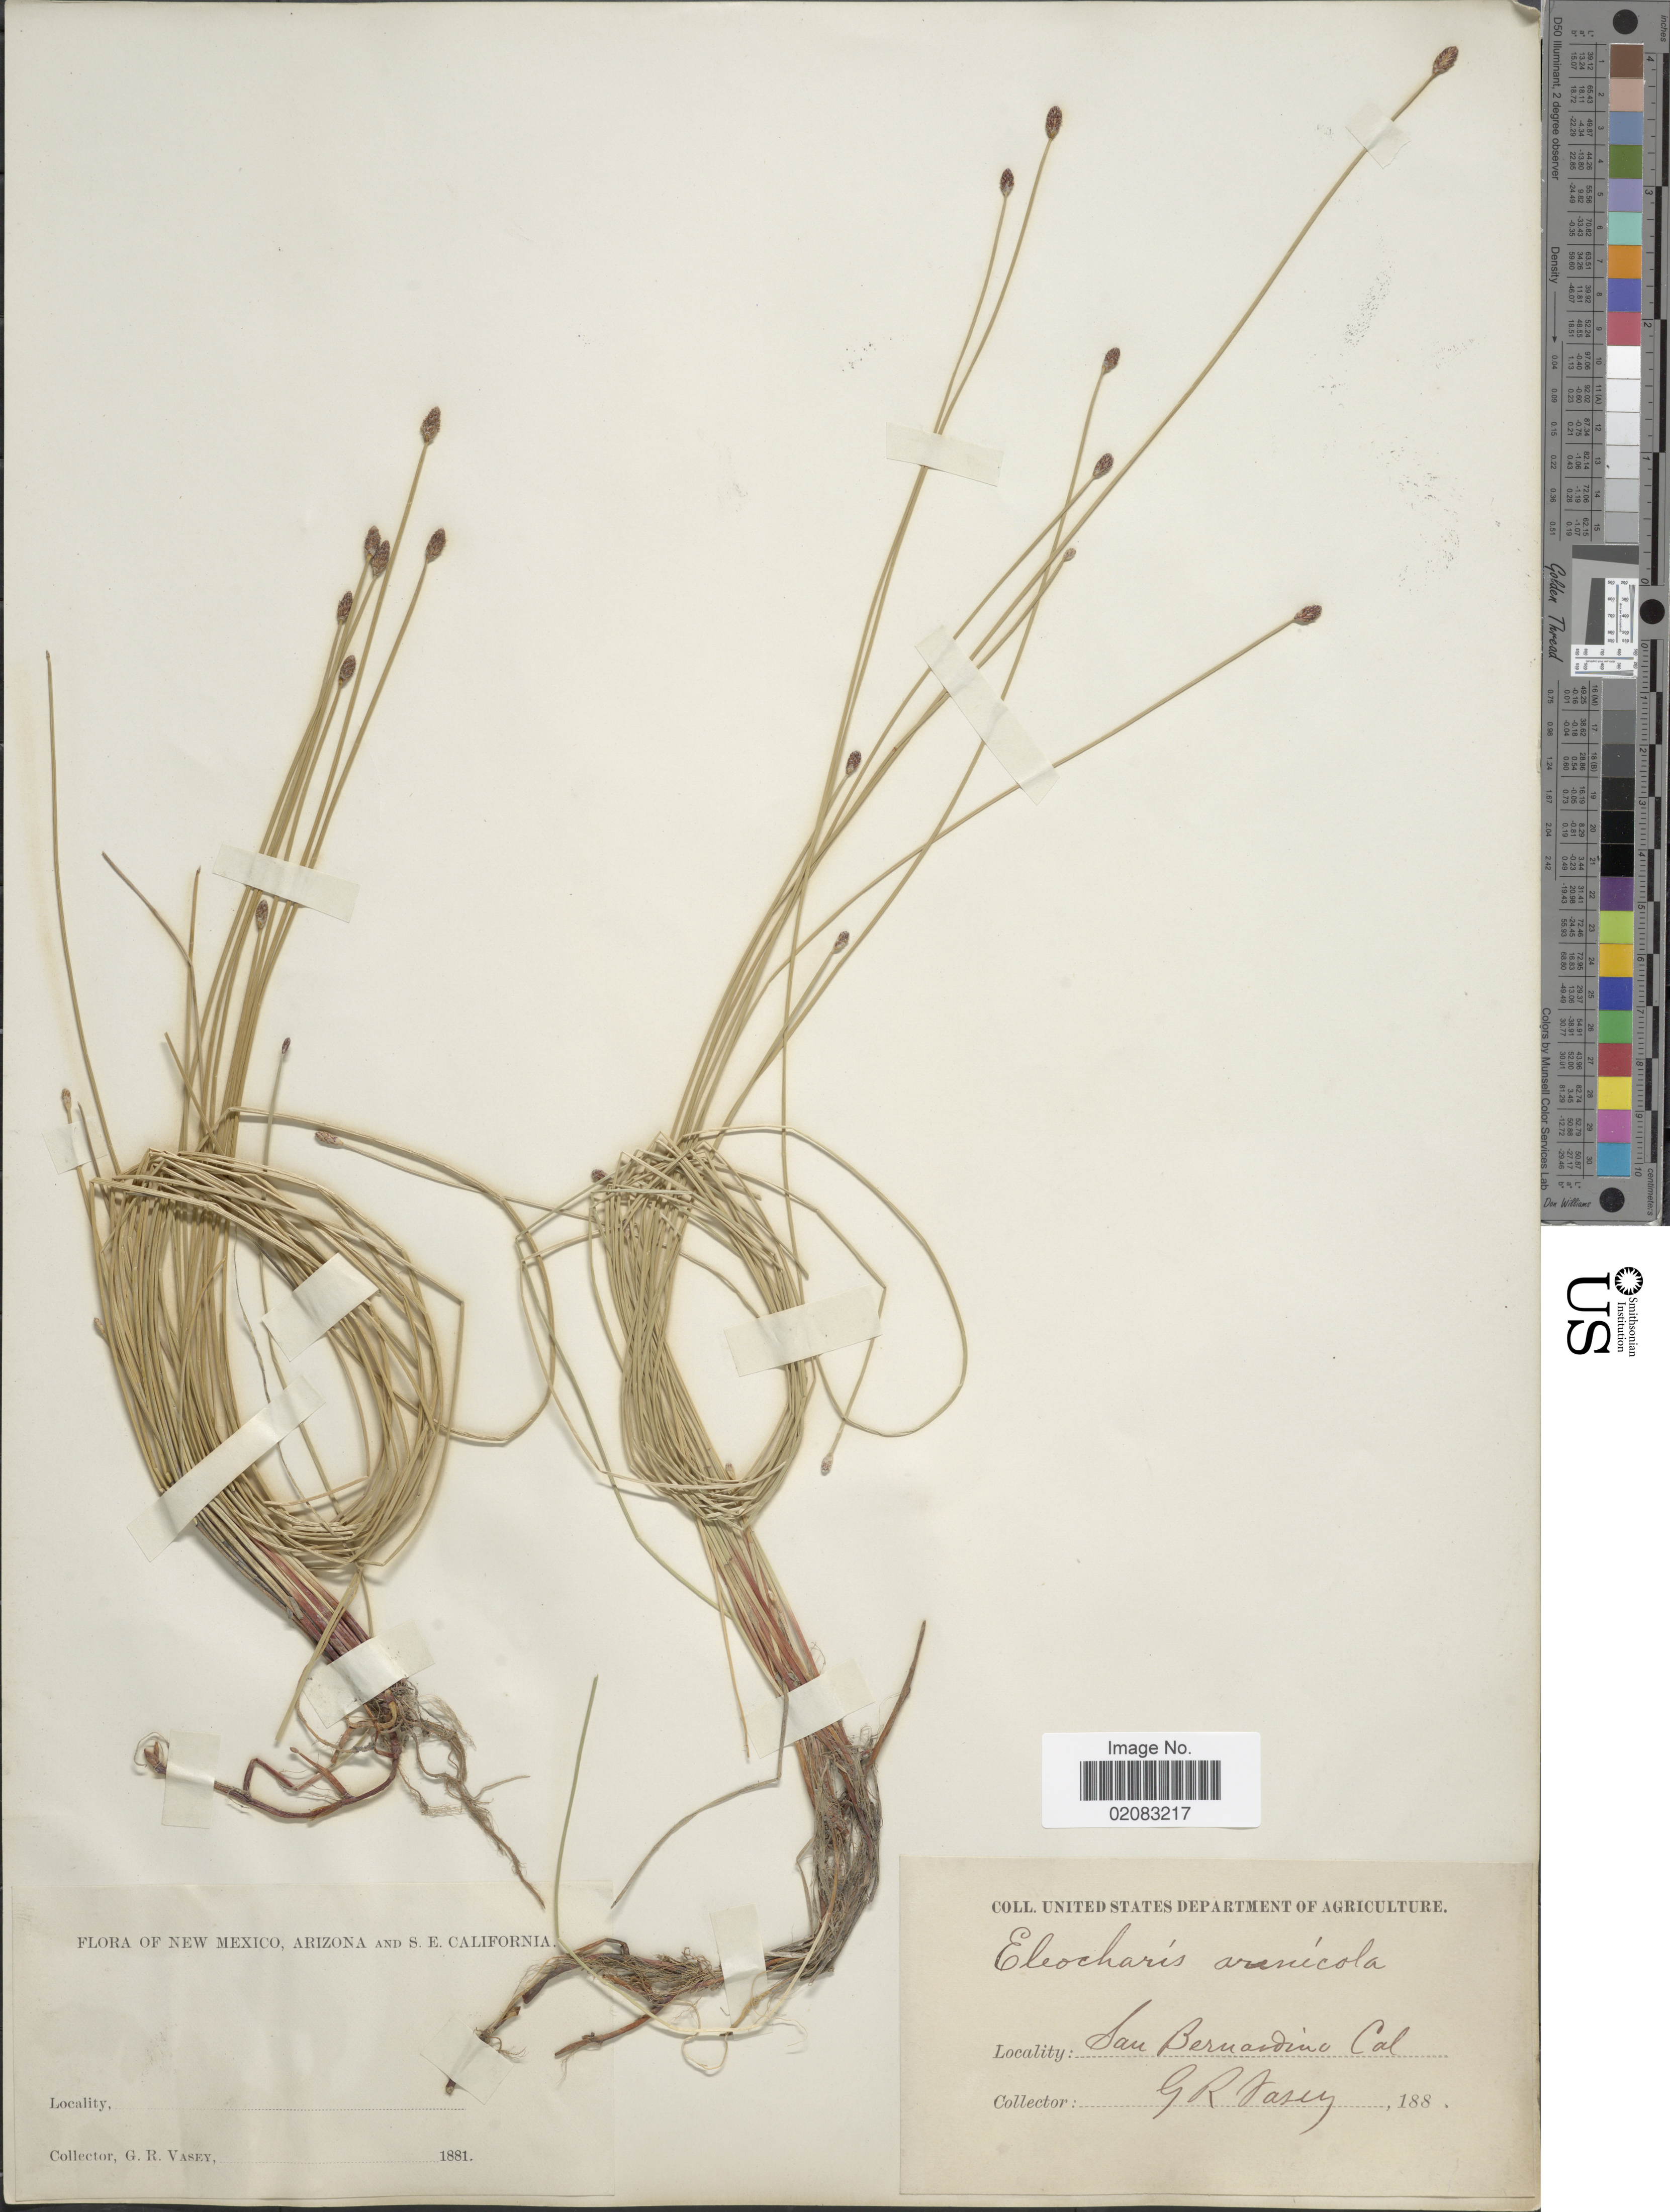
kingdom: Plantae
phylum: Tracheophyta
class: Liliopsida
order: Poales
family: Cyperaceae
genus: Eleocharis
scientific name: Eleocharis montevidensis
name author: Kunth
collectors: G. R. Vasey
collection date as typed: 188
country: United States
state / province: California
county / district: San Bernardino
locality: San Bernardino